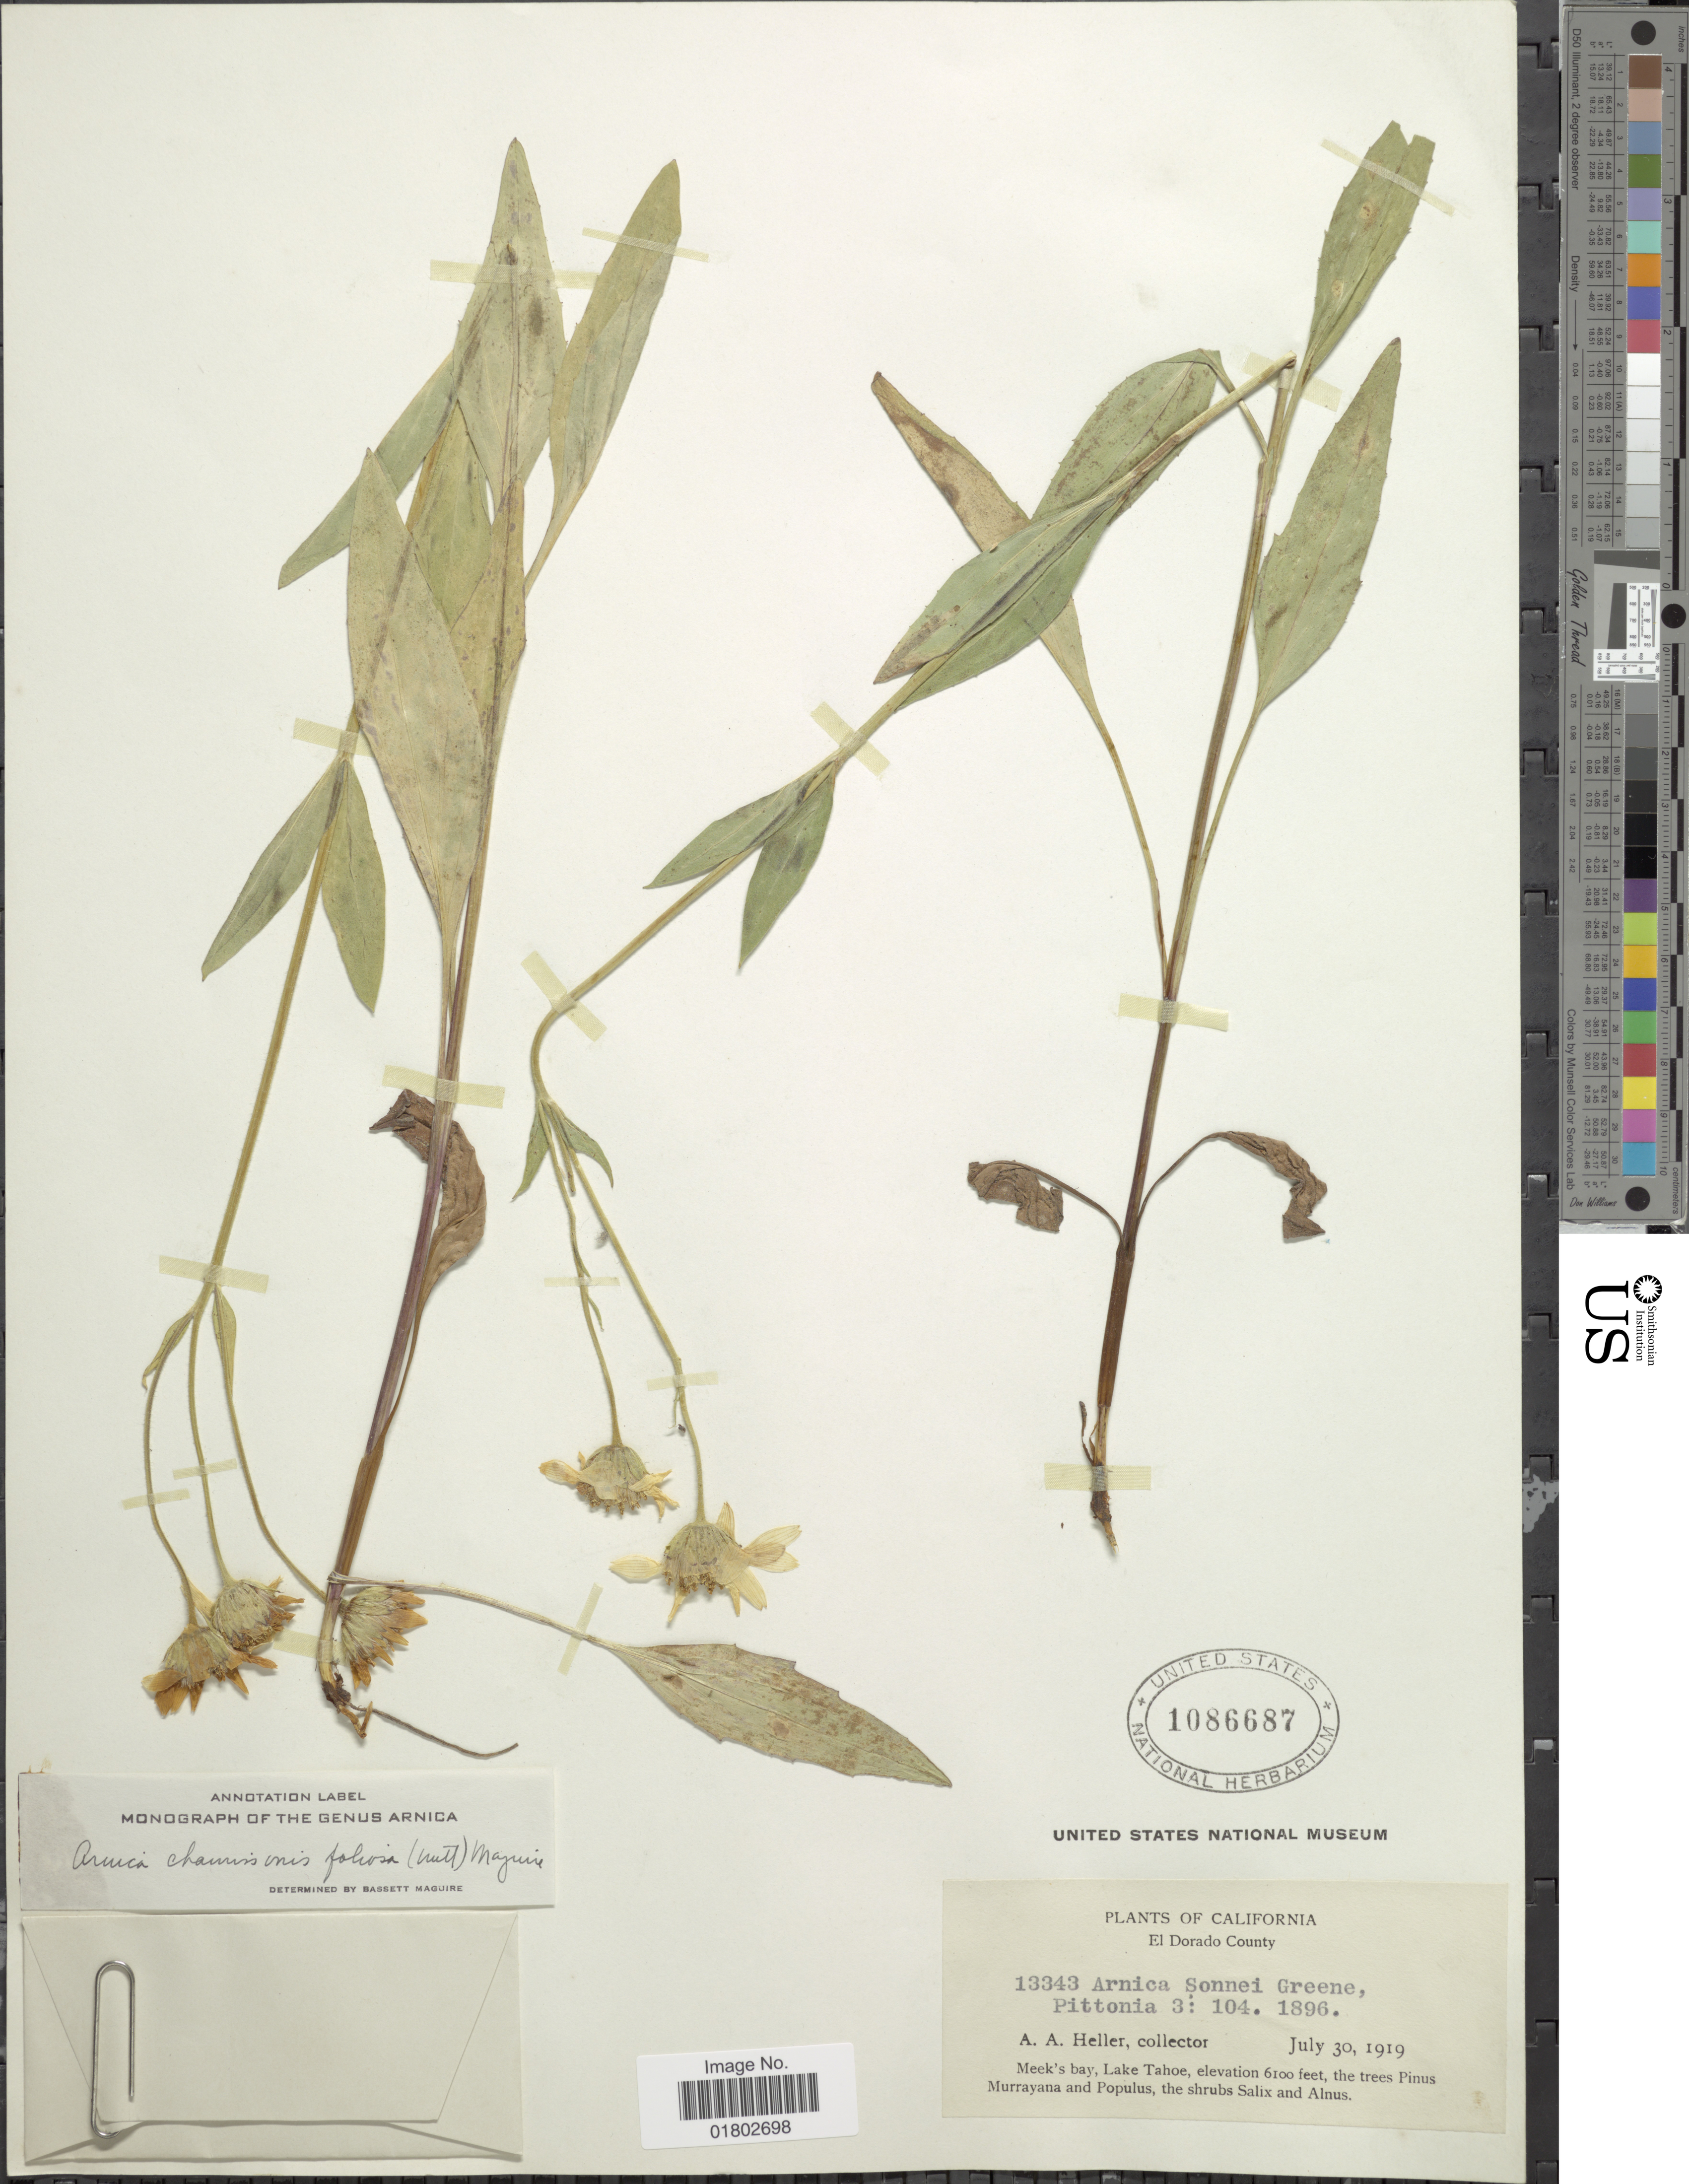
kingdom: Plantae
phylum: Tracheophyta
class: Magnoliopsida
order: Asterales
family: Asteraceae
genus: Arnica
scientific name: Arnica chamissonis subsp. foliosa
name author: (Nutt.) Maguire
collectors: A. A. Heller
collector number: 13343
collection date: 1919-07-30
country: United States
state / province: California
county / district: El Dorado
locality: El Dorado County, Meek's bay, Lake Tahoe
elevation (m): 1859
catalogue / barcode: US 1086687